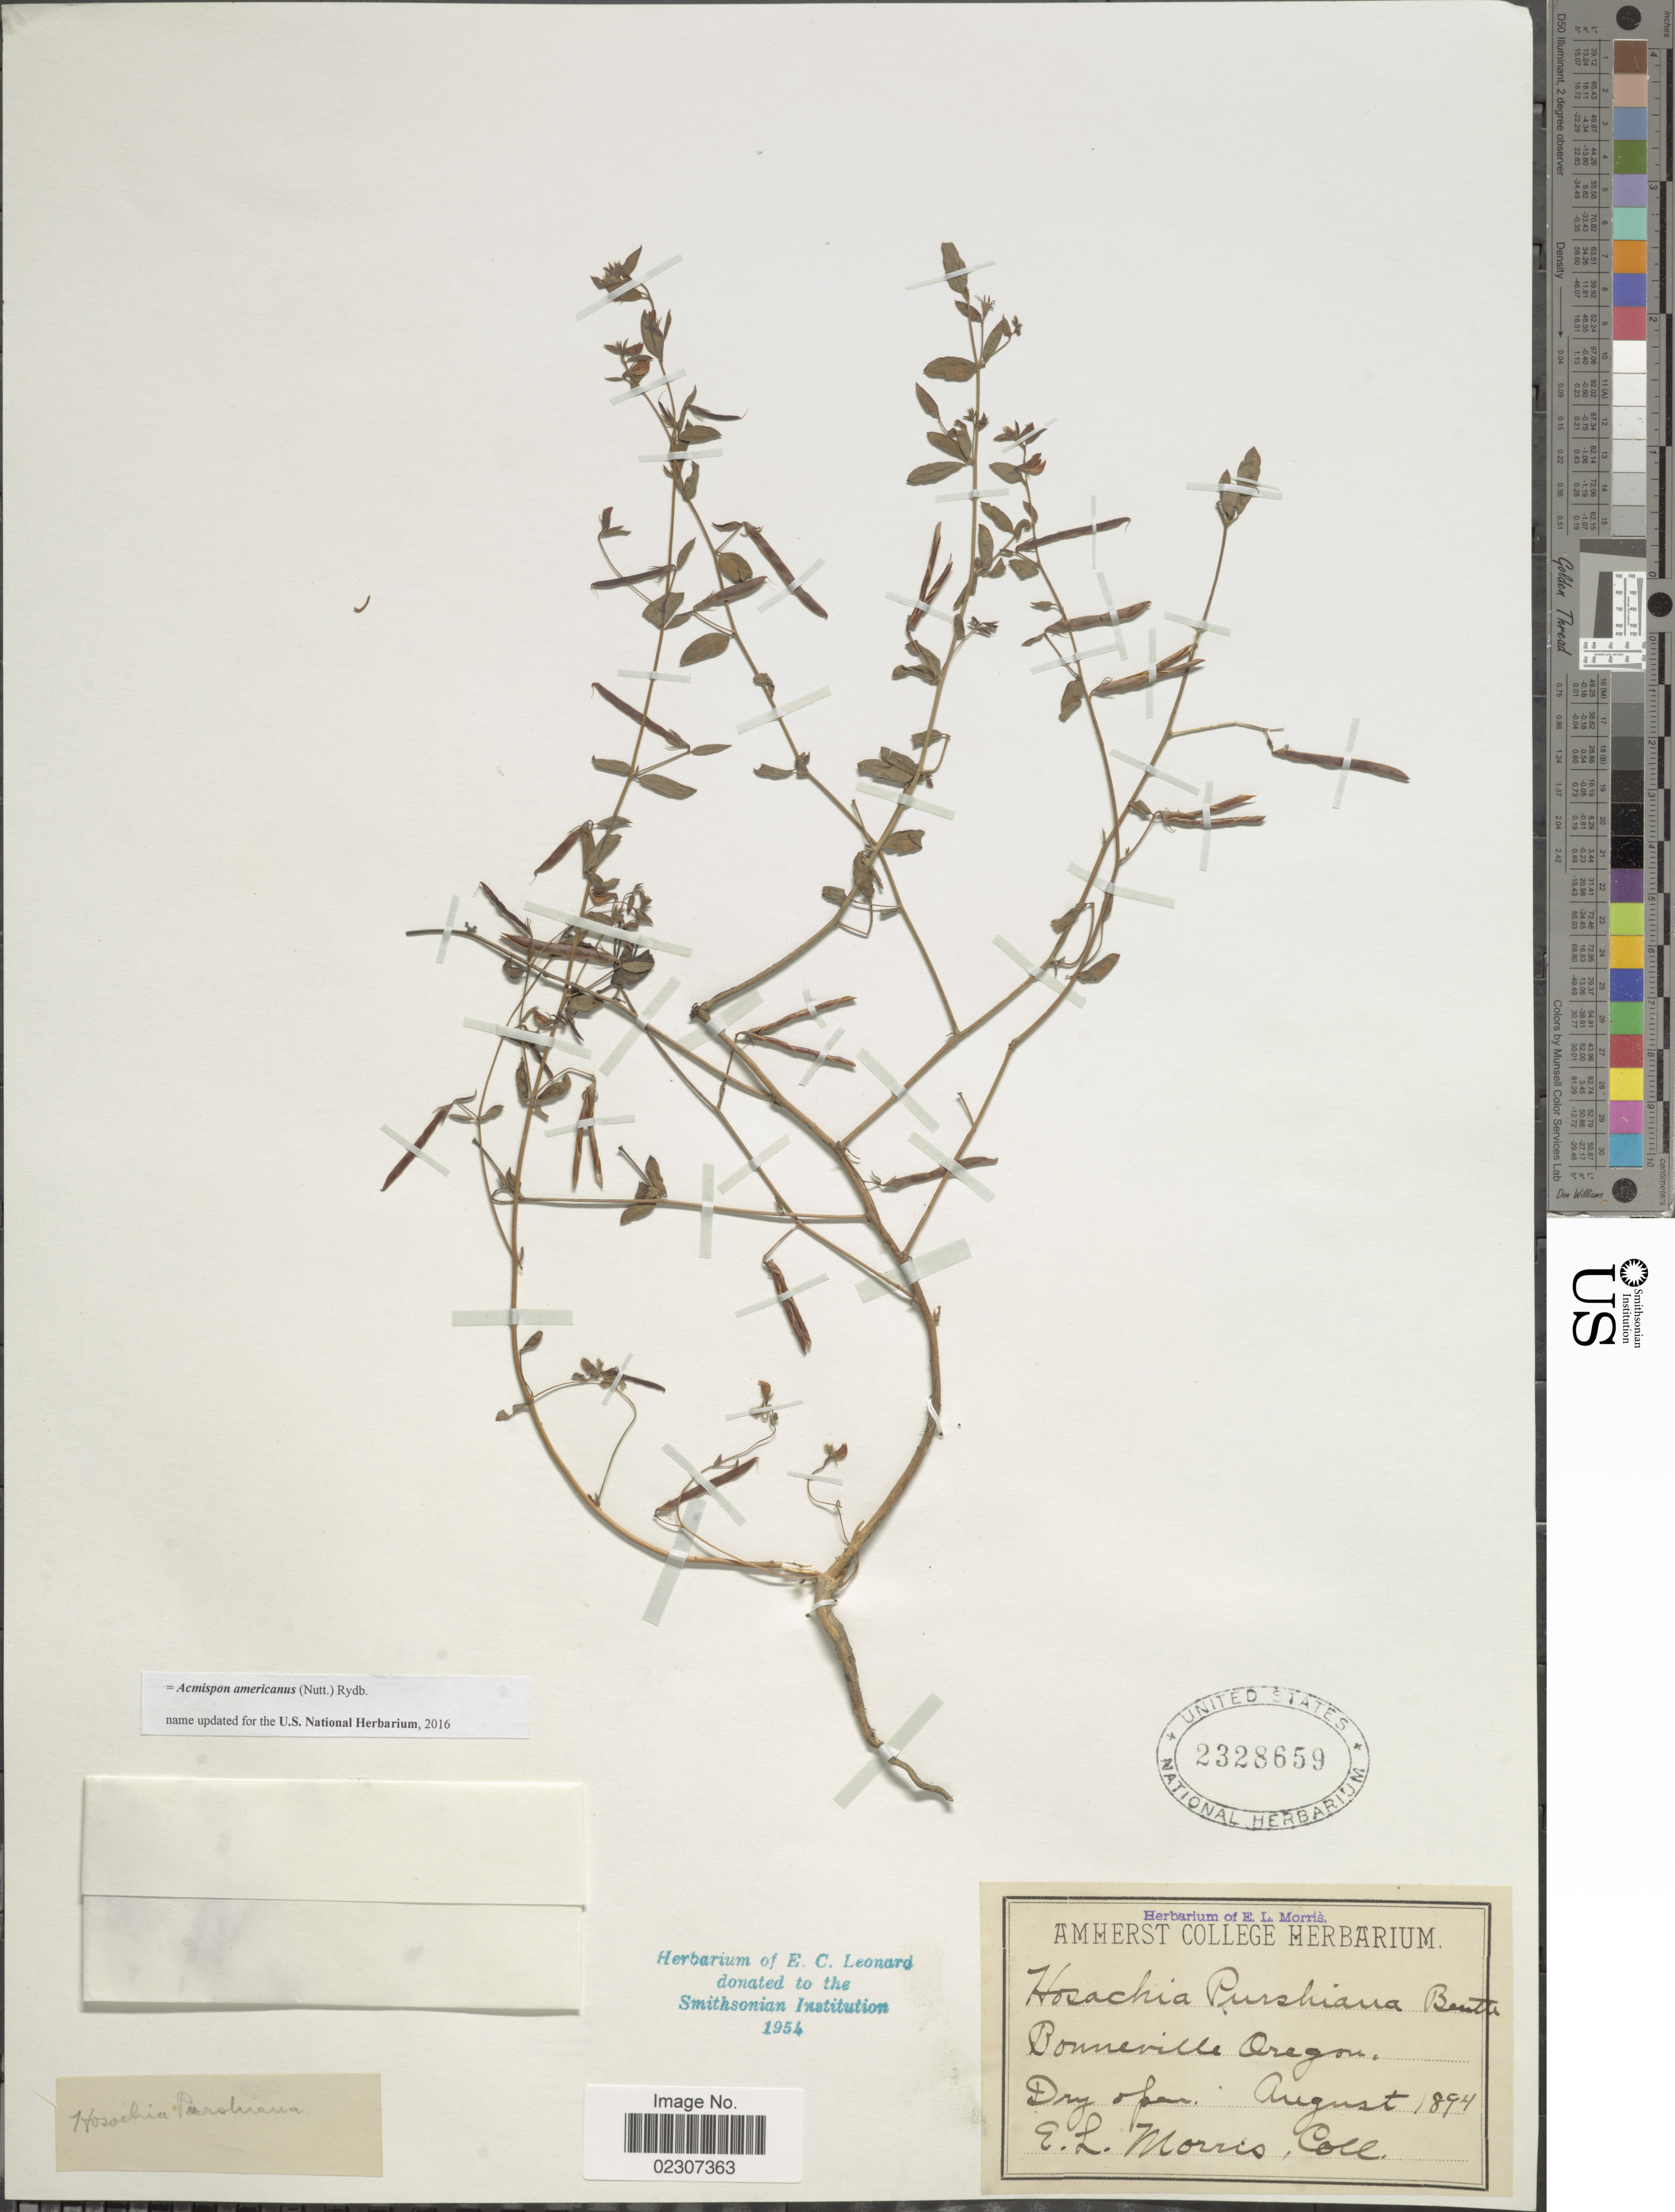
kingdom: Plantae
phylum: Tracheophyta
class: Magnoliopsida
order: Fabales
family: Fabaceae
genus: Acmispon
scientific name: Acmispon americanus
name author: (Nutt.) Rydb.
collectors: E. Morris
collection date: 1894-08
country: United States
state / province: Oregon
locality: Bonneville Oregon.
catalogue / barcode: US 2328659